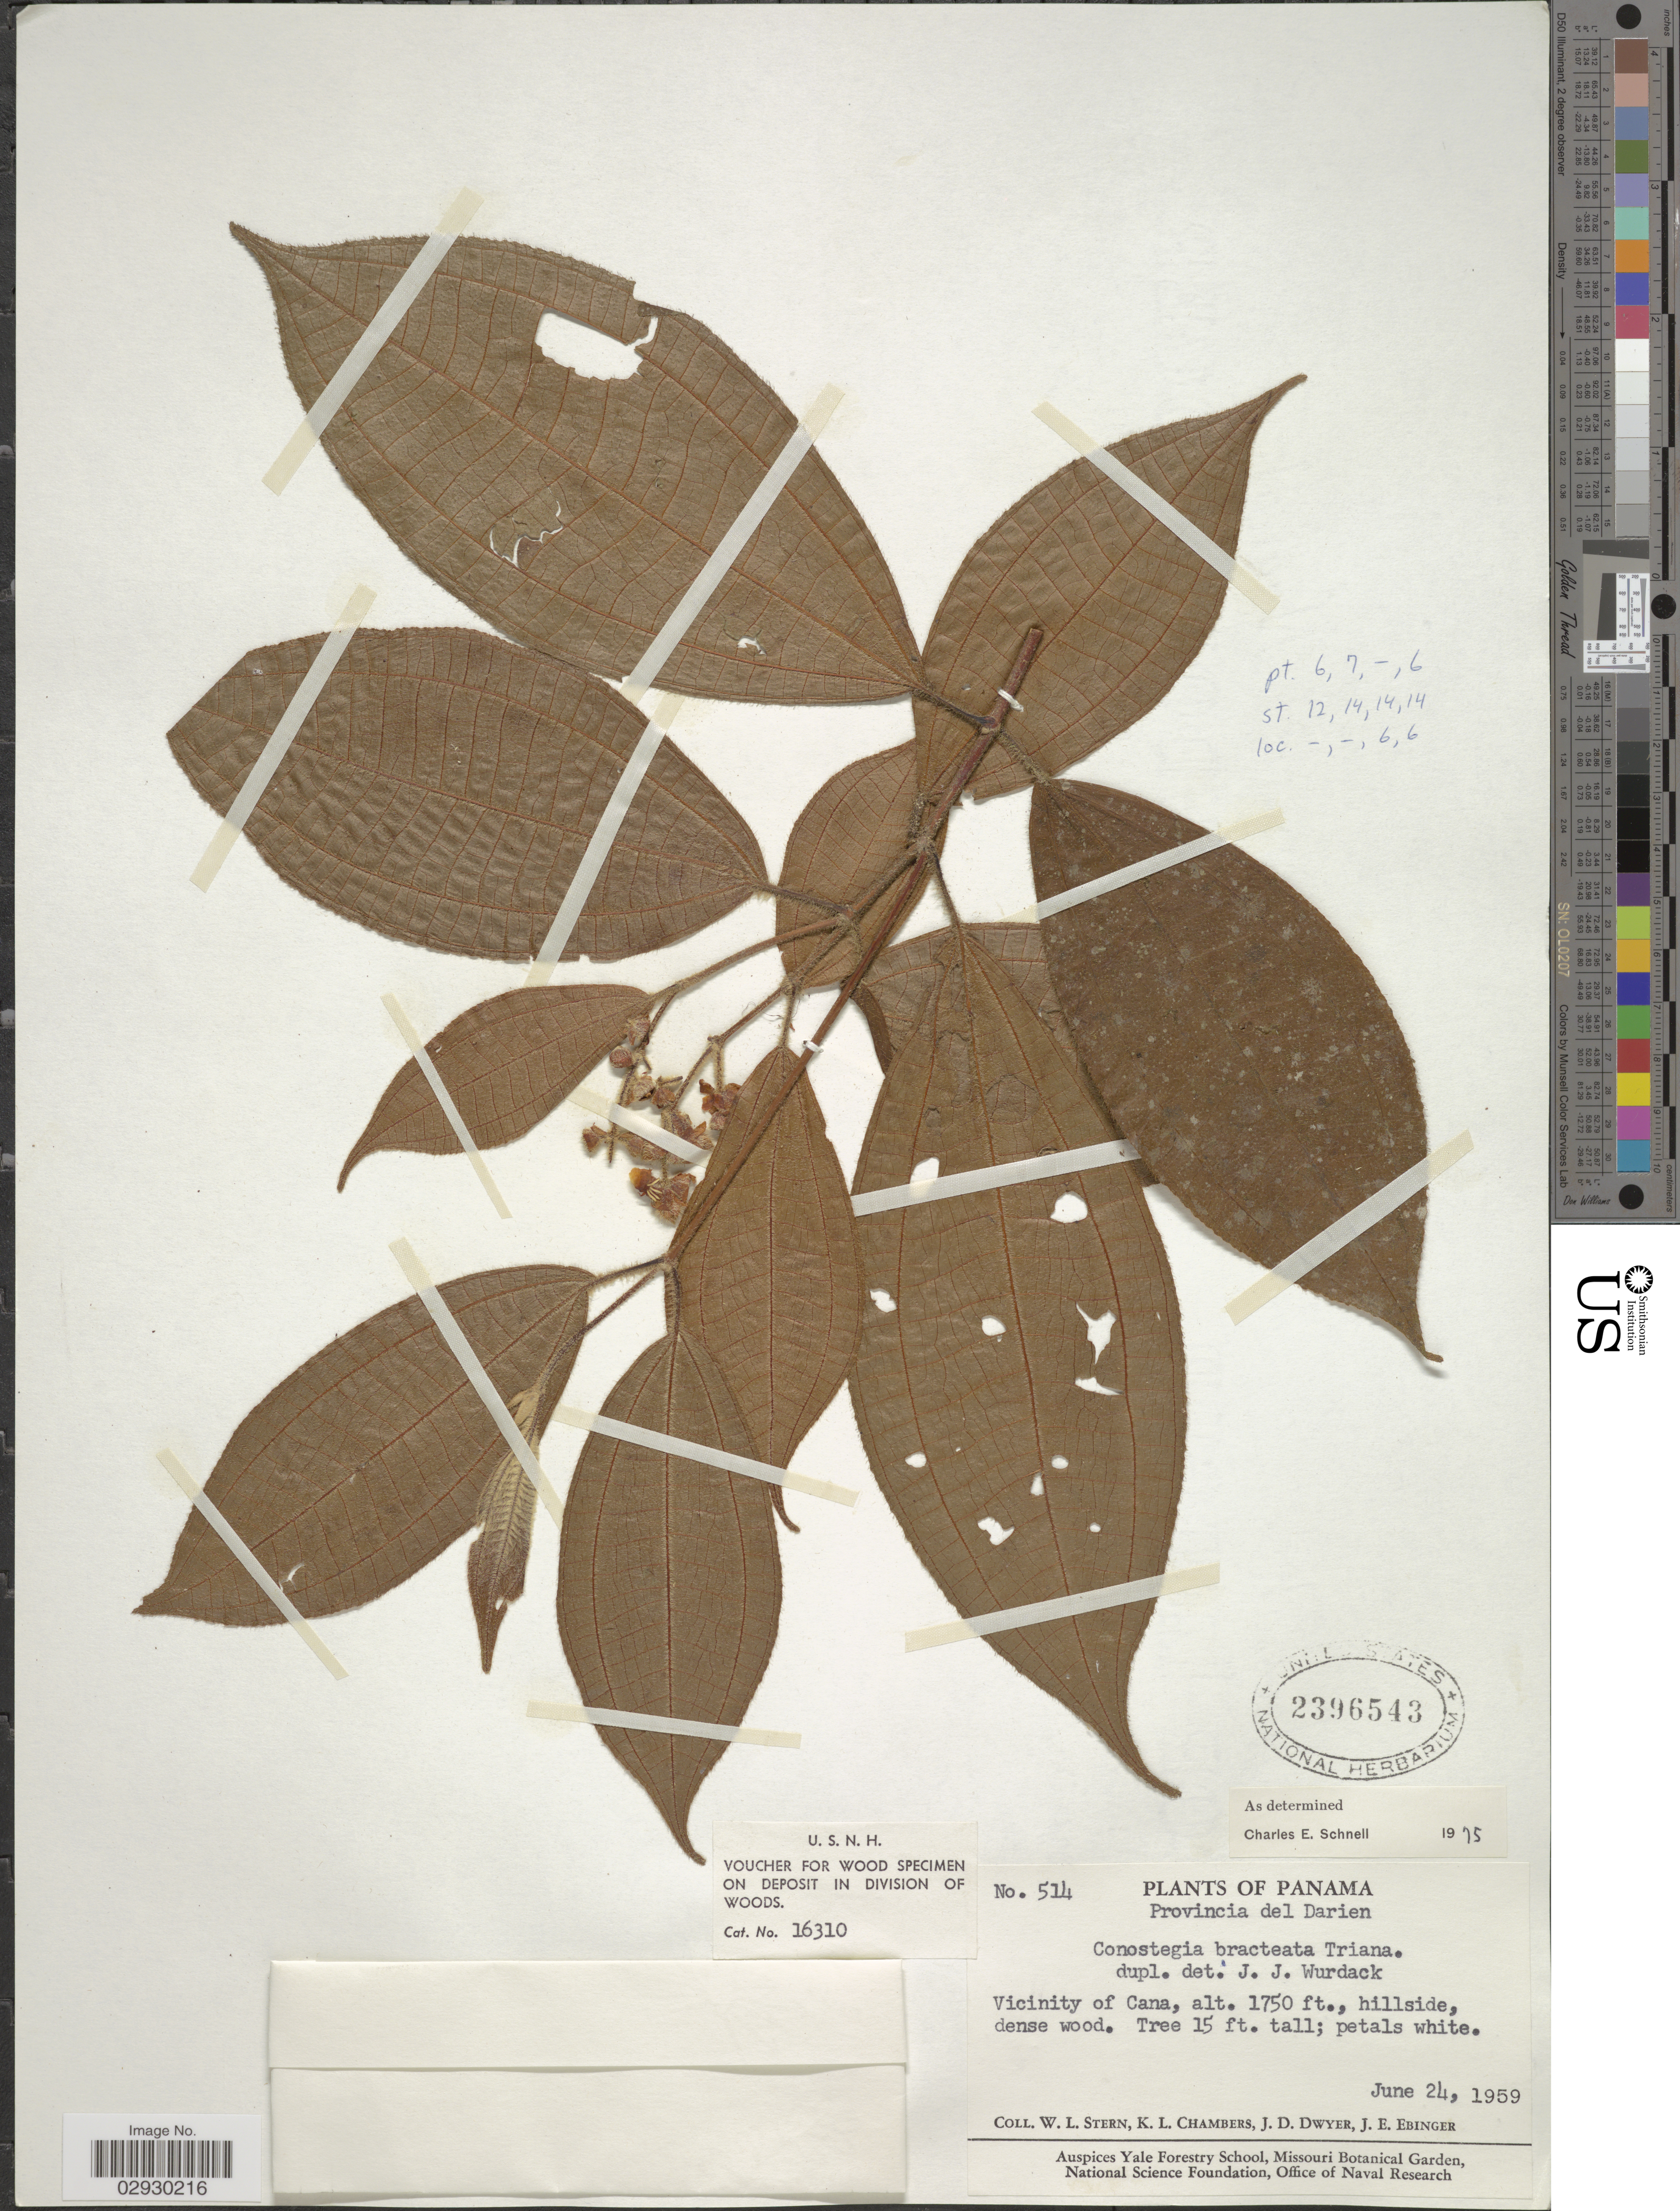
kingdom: Plantae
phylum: Tracheophyta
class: Magnoliopsida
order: Myrtales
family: Melastomataceae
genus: Conostegia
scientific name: Conostegia bracteata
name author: Triana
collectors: W. L. Stern, K. Chambers, J. D. Dwyer & J. Ebinger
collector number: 514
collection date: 1959-06-24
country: Panama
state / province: Darién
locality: Vicinity of Cana, hillside, dense wood.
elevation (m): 533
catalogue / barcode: US 2396543